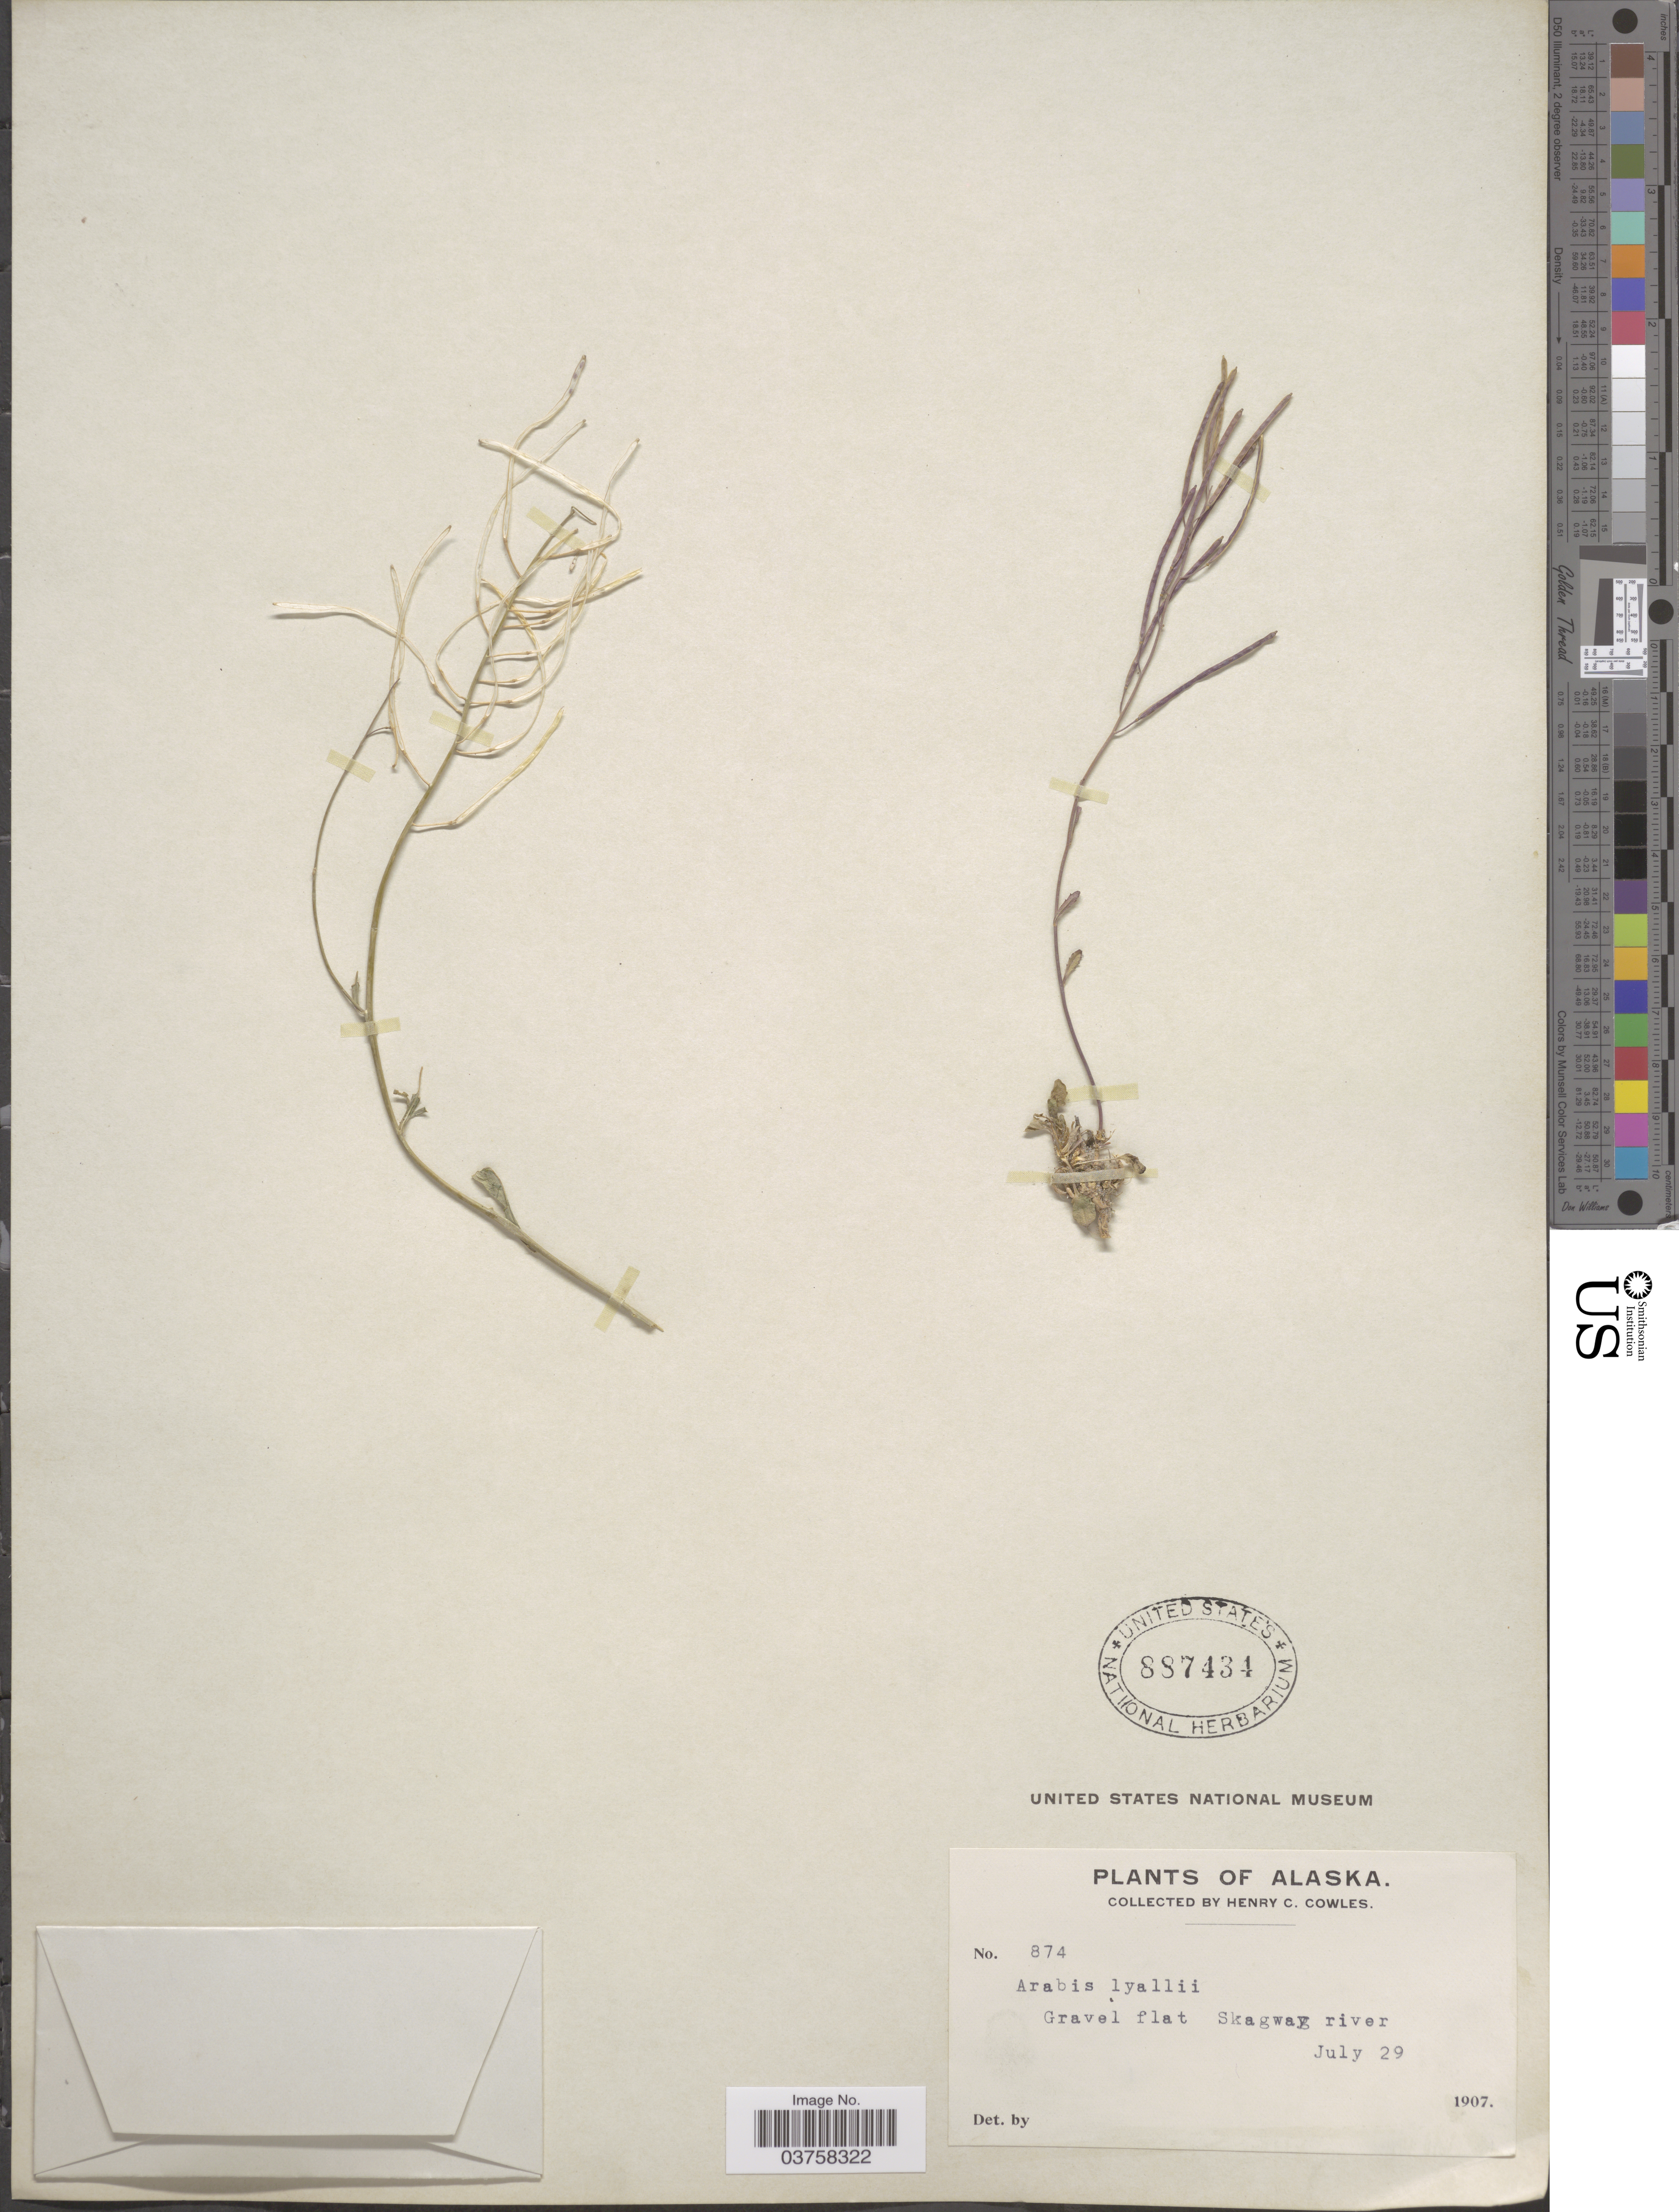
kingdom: Plantae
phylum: Tracheophyta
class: Magnoliopsida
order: Brassicales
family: Brassicaceae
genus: Arabidopsis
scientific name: Arabidopsis lyrata subsp. kamchatica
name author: (Fisch. ex DC.) O'Kane & Al-Shehbaz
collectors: H. Cowles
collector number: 874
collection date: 1907-07-29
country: United States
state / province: Alaska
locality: Gravel flat Skagway river.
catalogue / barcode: US 887434